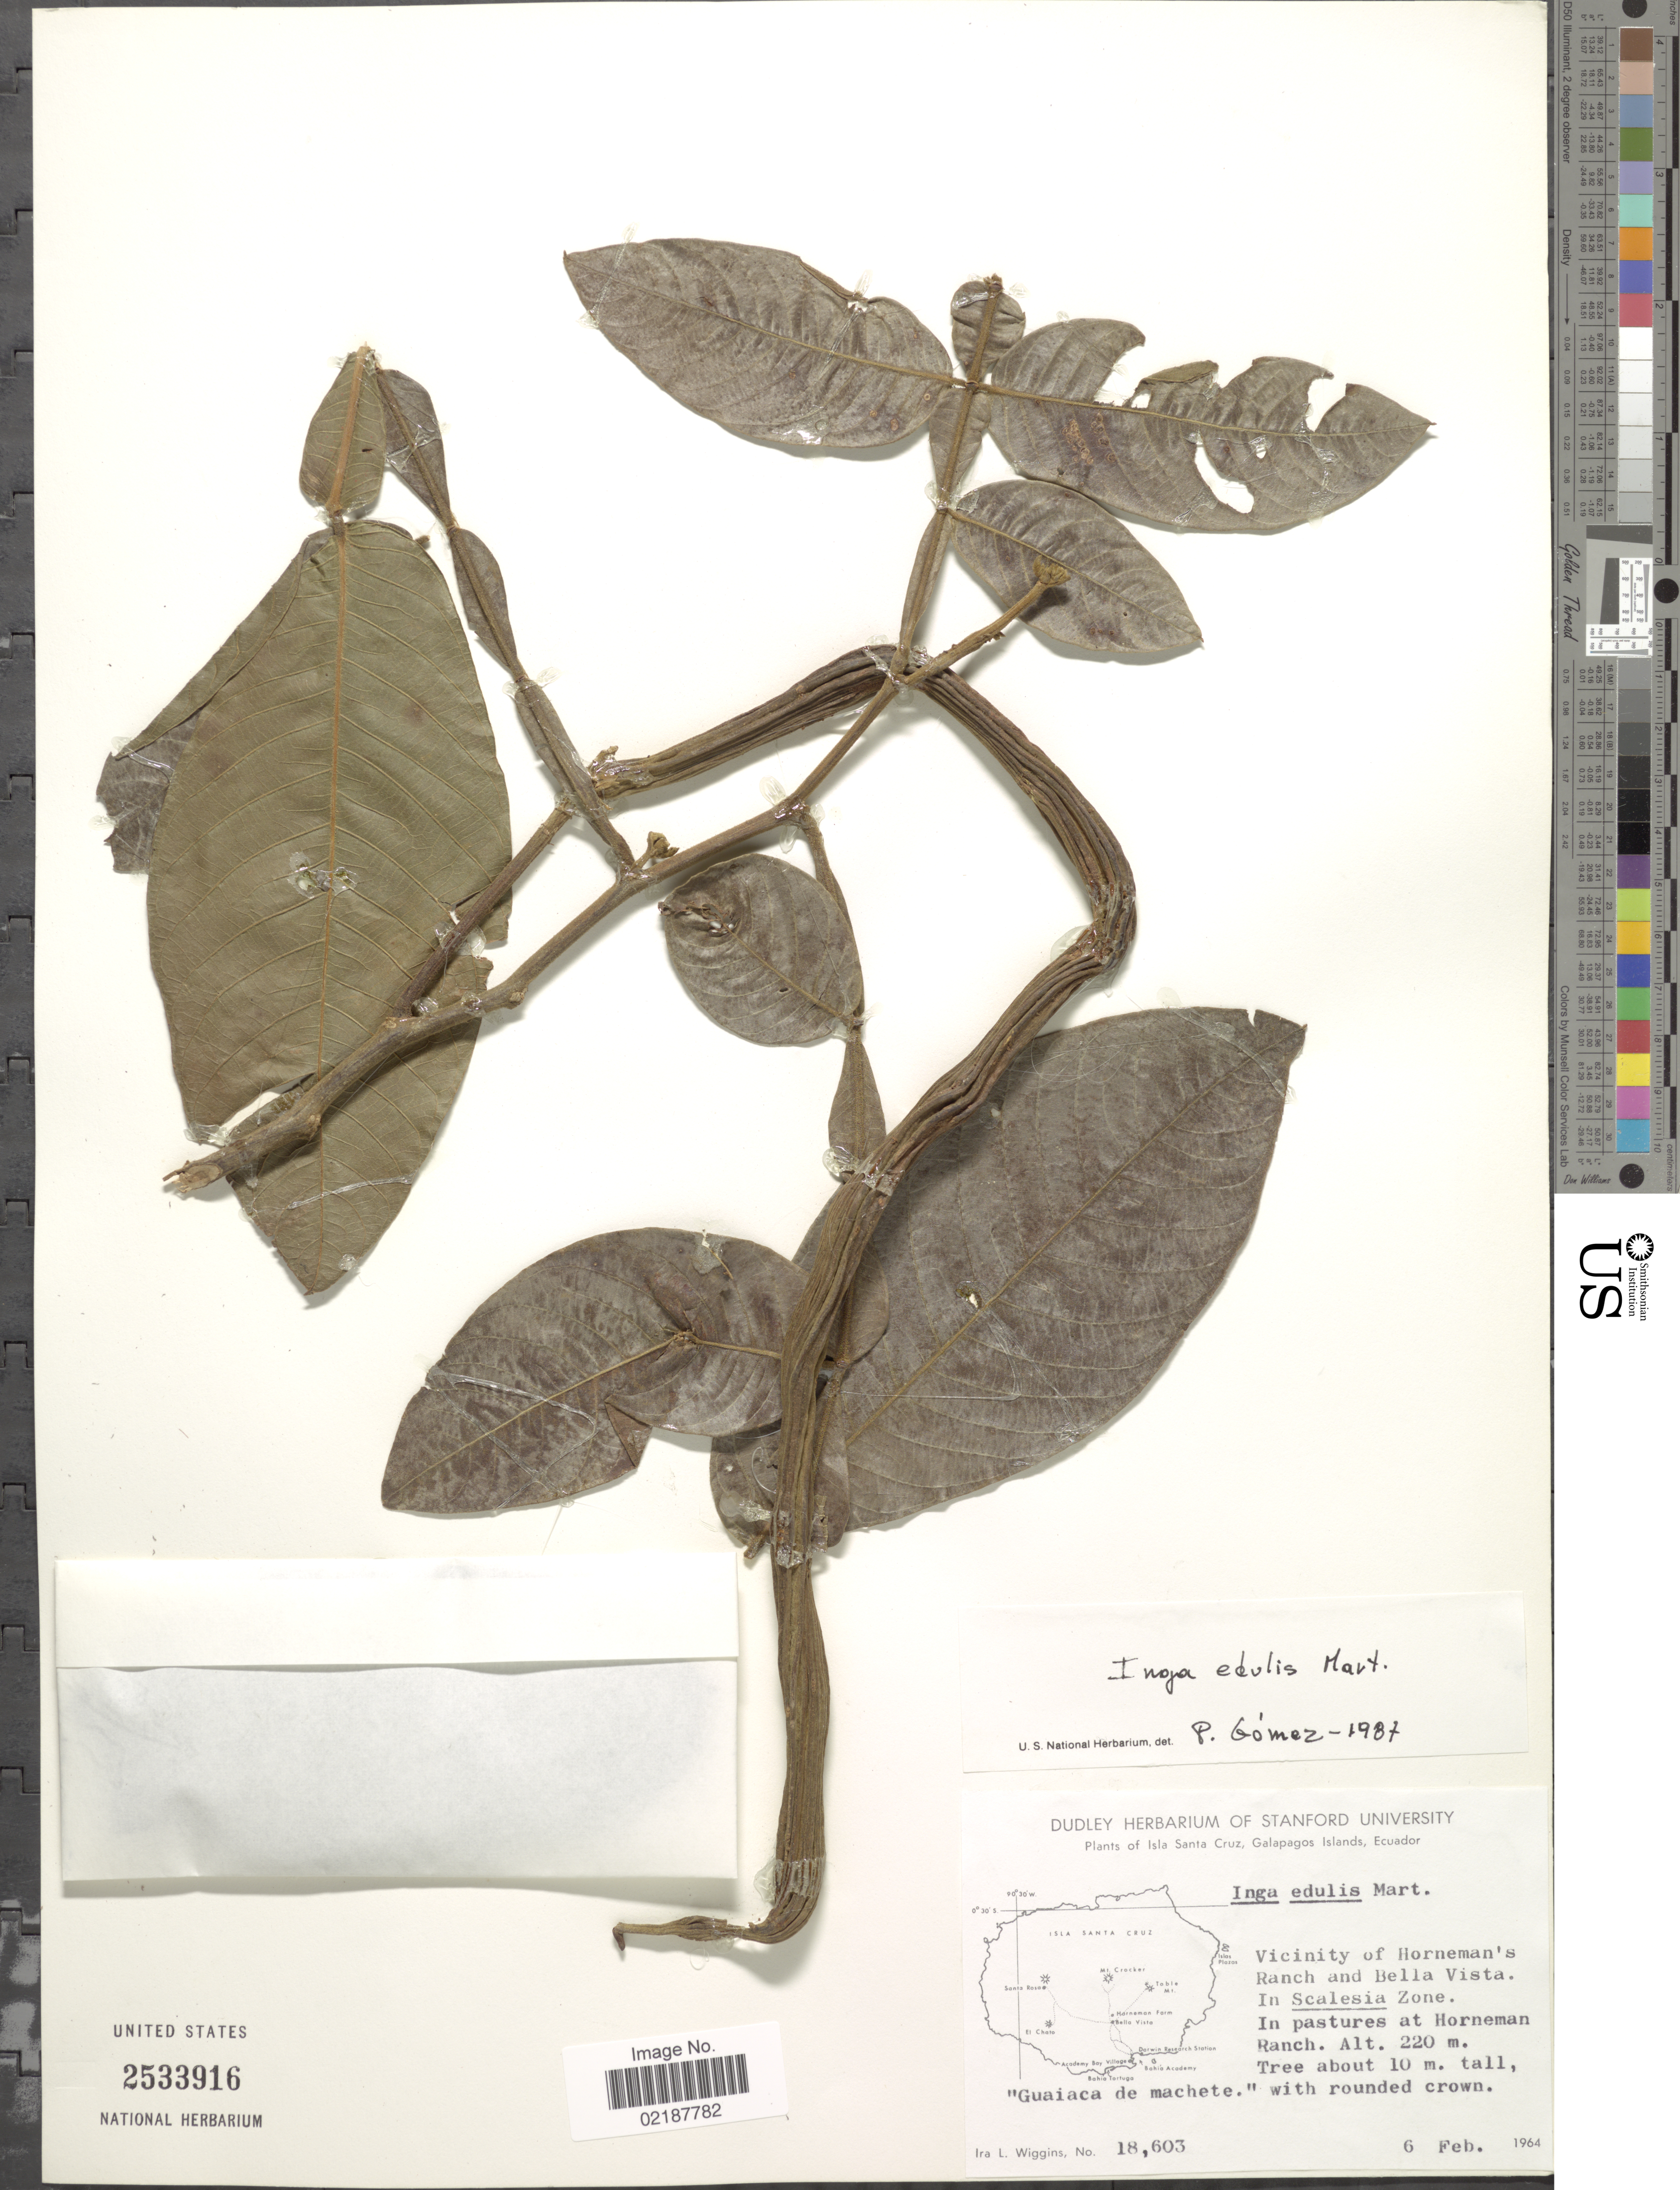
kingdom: Plantae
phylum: Tracheophyta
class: Magnoliopsida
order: Fabales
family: Fabaceae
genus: Inga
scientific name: Inga edulis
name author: Mart.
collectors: I. L. Wiggins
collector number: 18603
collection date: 1964-02-06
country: Ecuador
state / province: Colón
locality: Isla Santa Cruz, Vicinity of Horneman's Ranch and Bella Vista, In pastures at Horneman Ranch. Galapagos Islands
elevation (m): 220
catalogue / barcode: US 2533916